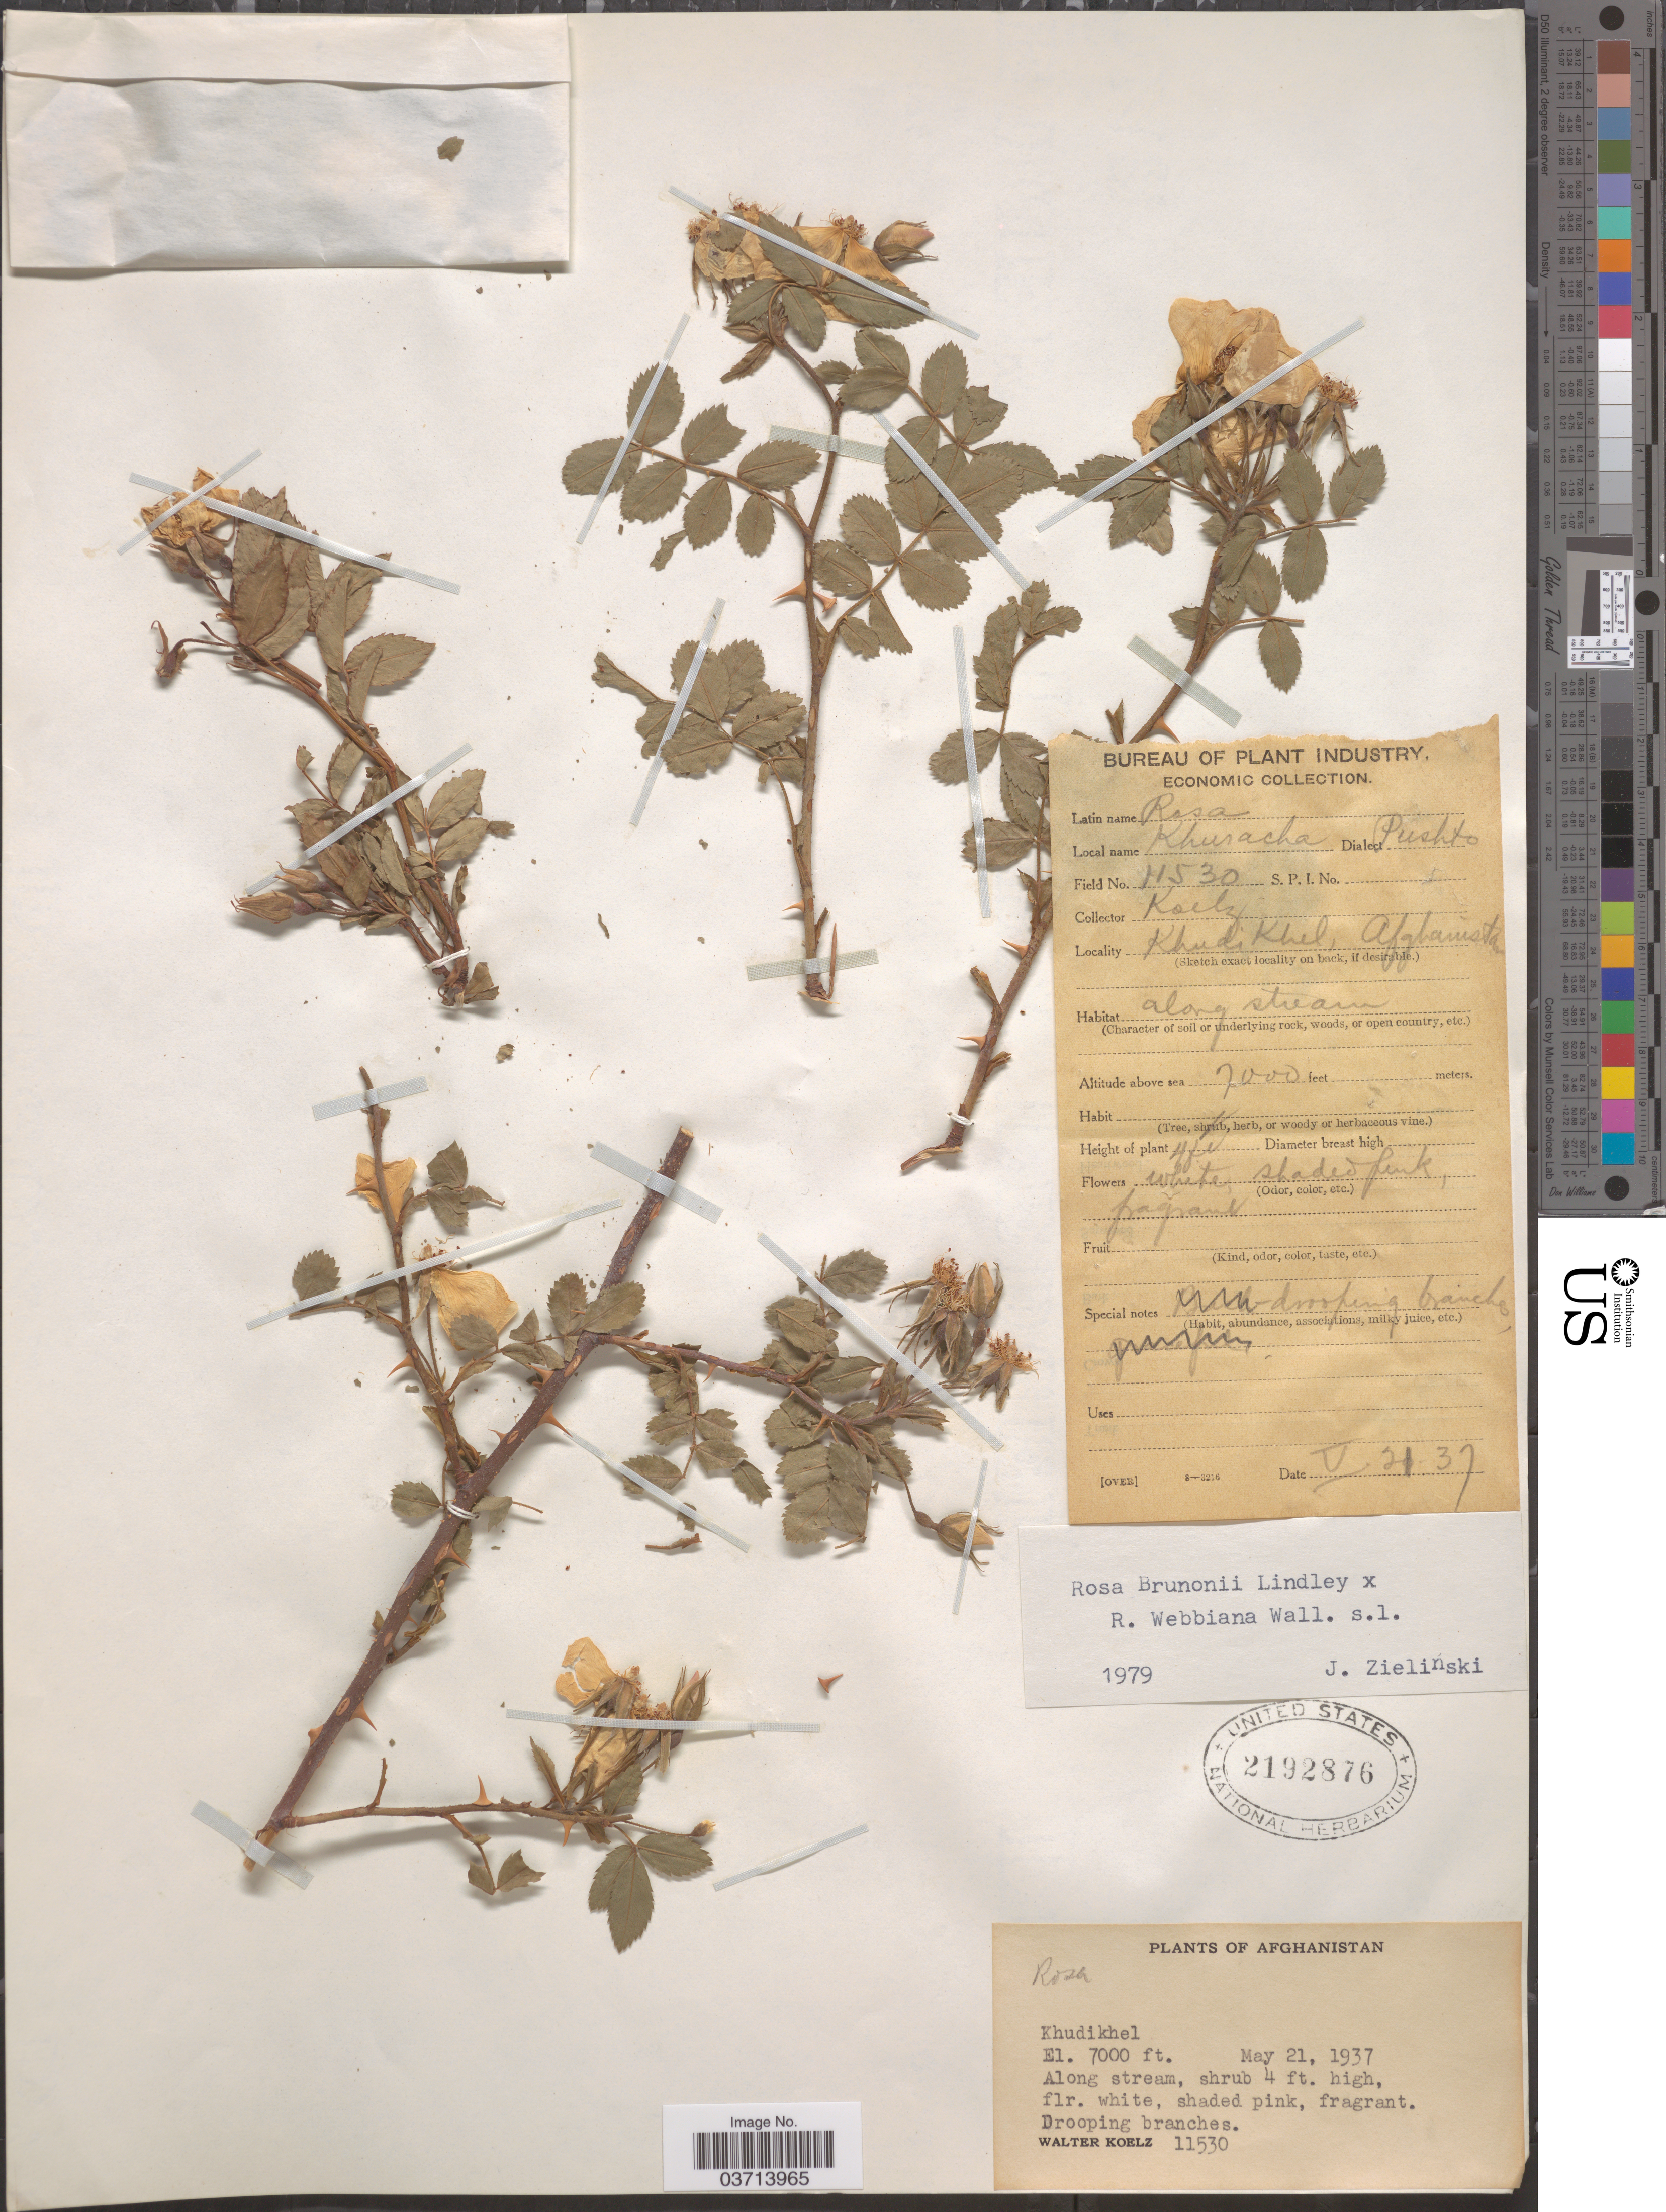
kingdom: Plantae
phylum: Tracheophyta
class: Magnoliopsida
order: Rosales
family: Rosaceae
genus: Rosa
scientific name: Rosa brunonii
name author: Lindl.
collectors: W. N. Koelz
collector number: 11530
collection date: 1937-05-21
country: Afghanistan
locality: Khudikhel.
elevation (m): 2134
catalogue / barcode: US 2192876